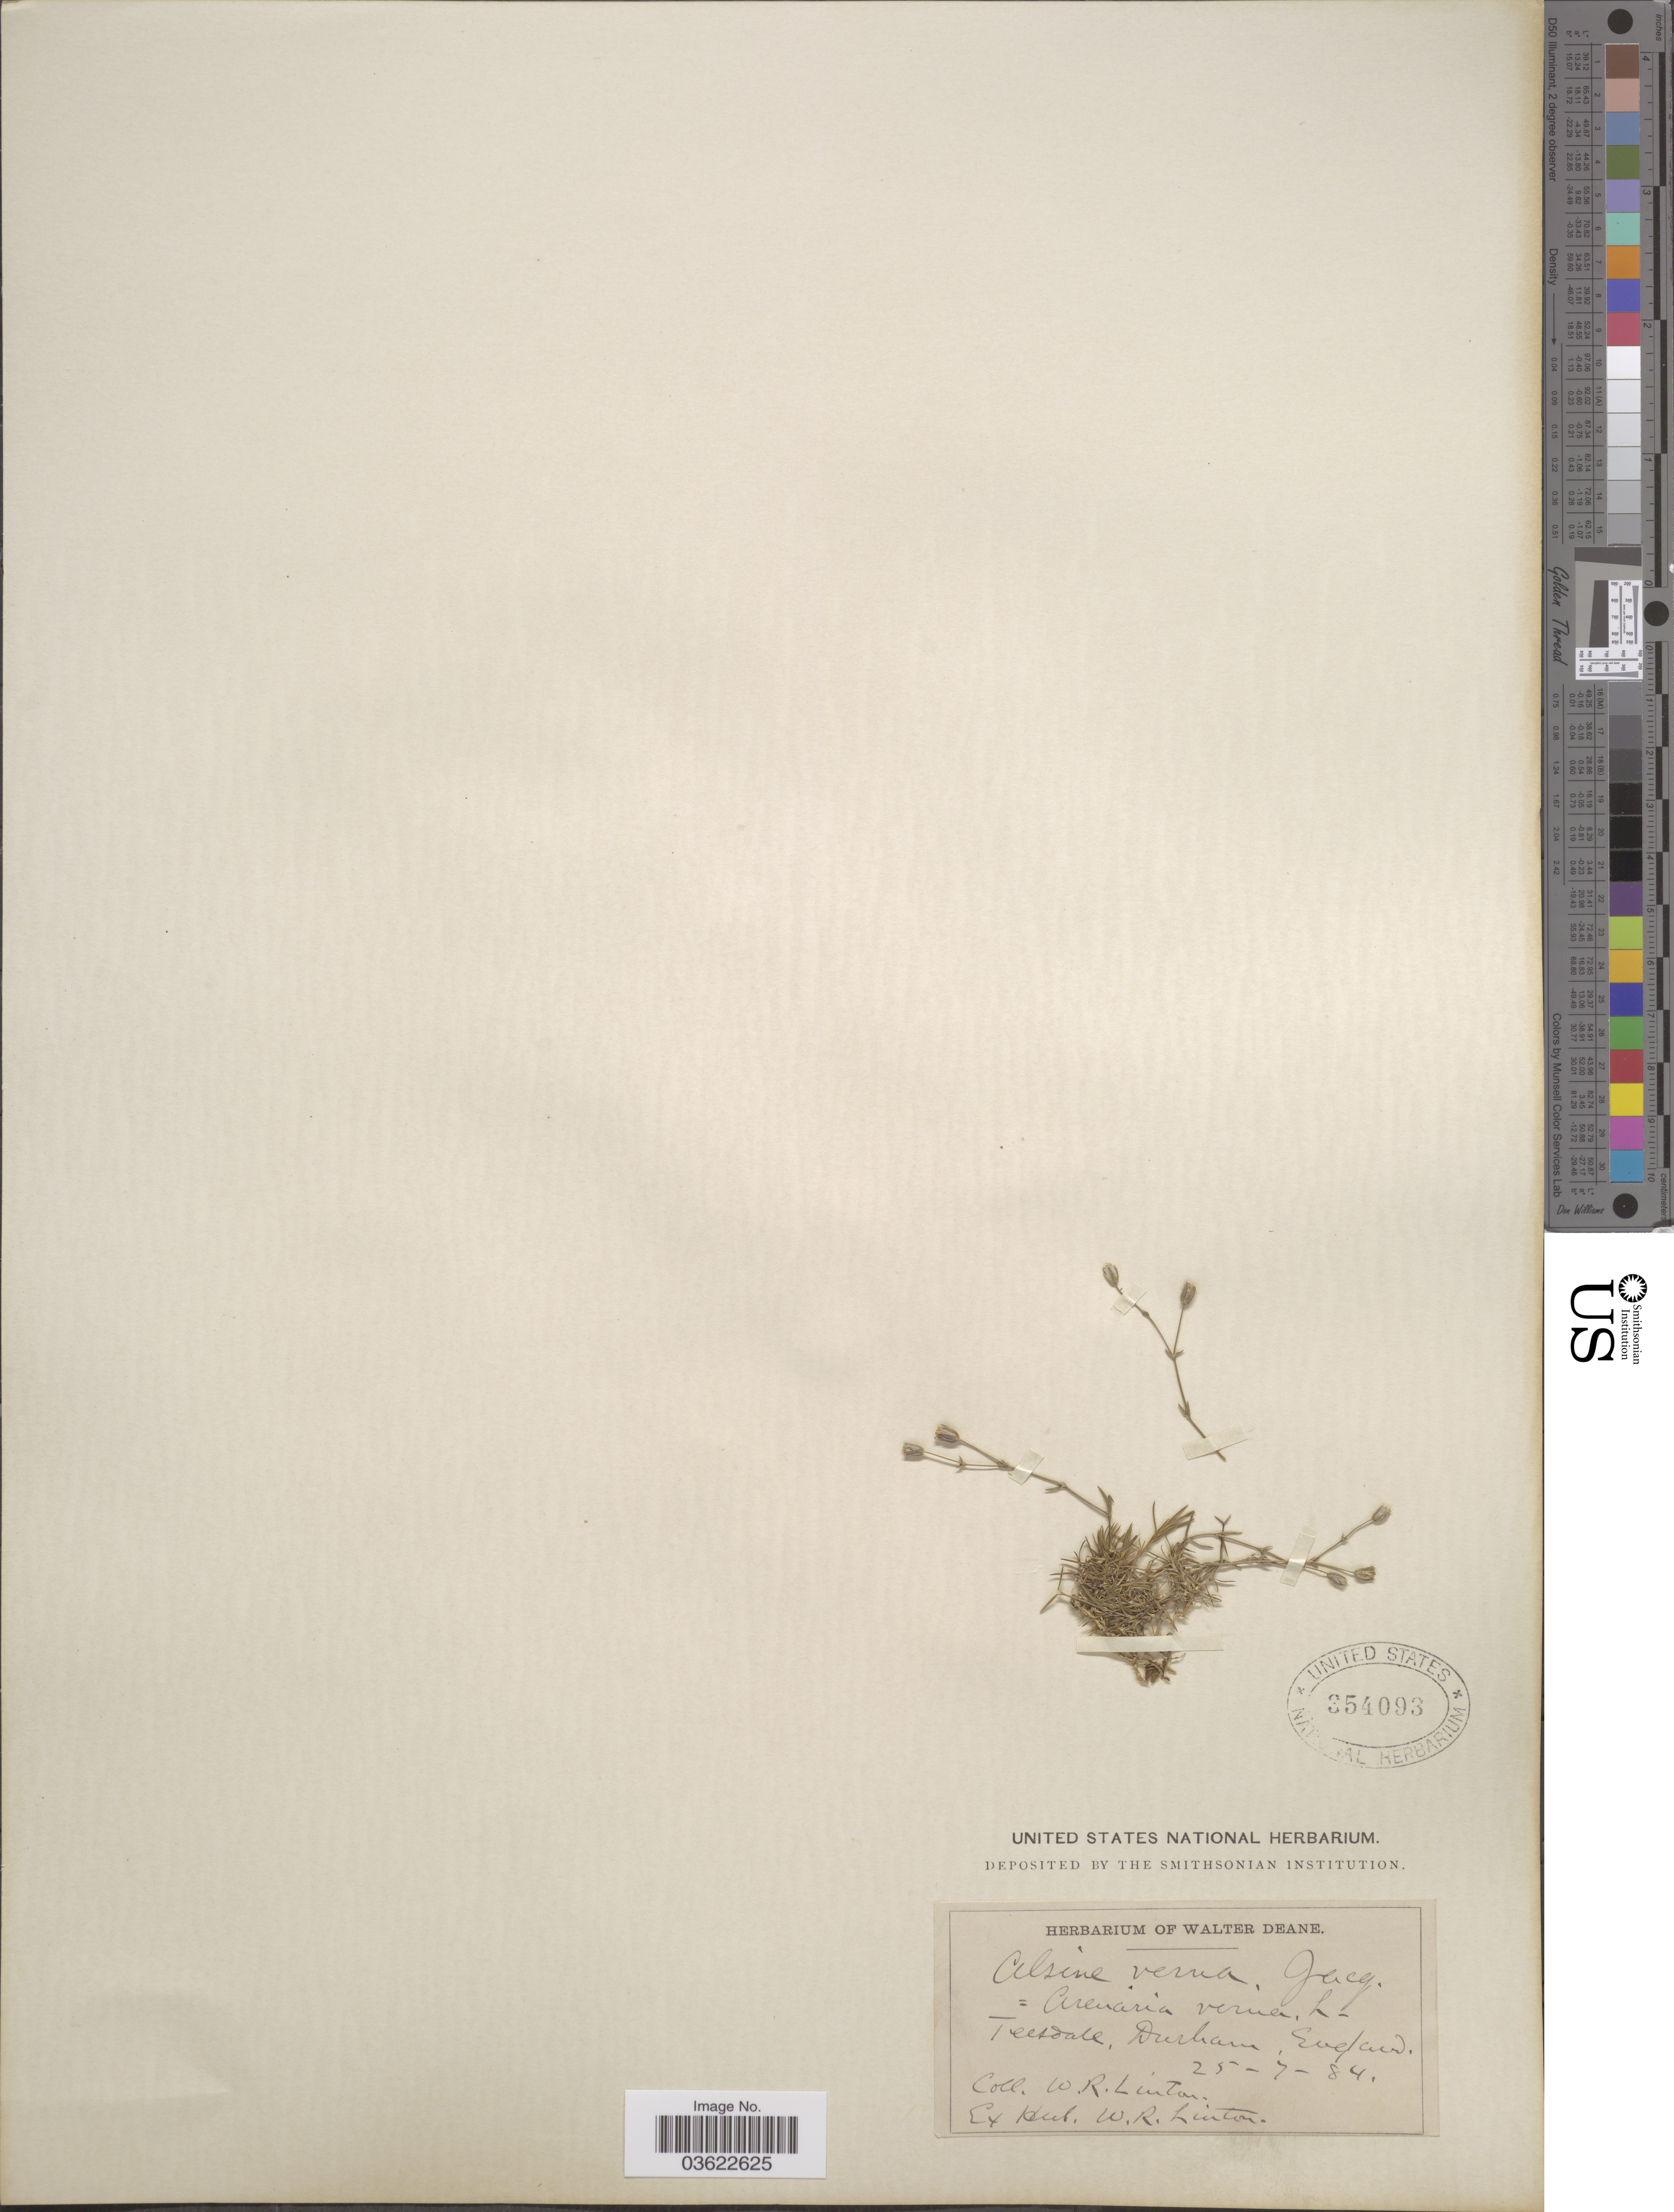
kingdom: Plantae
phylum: Tracheophyta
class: Magnoliopsida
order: Caryophyllales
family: Caryophyllaceae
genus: Arenaria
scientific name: Arenaria verna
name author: L.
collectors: W. Linton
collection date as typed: Transcribed d/m/y: 25/7/84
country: United Kingdom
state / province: England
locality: Teesdale, Durham.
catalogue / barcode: US 354093